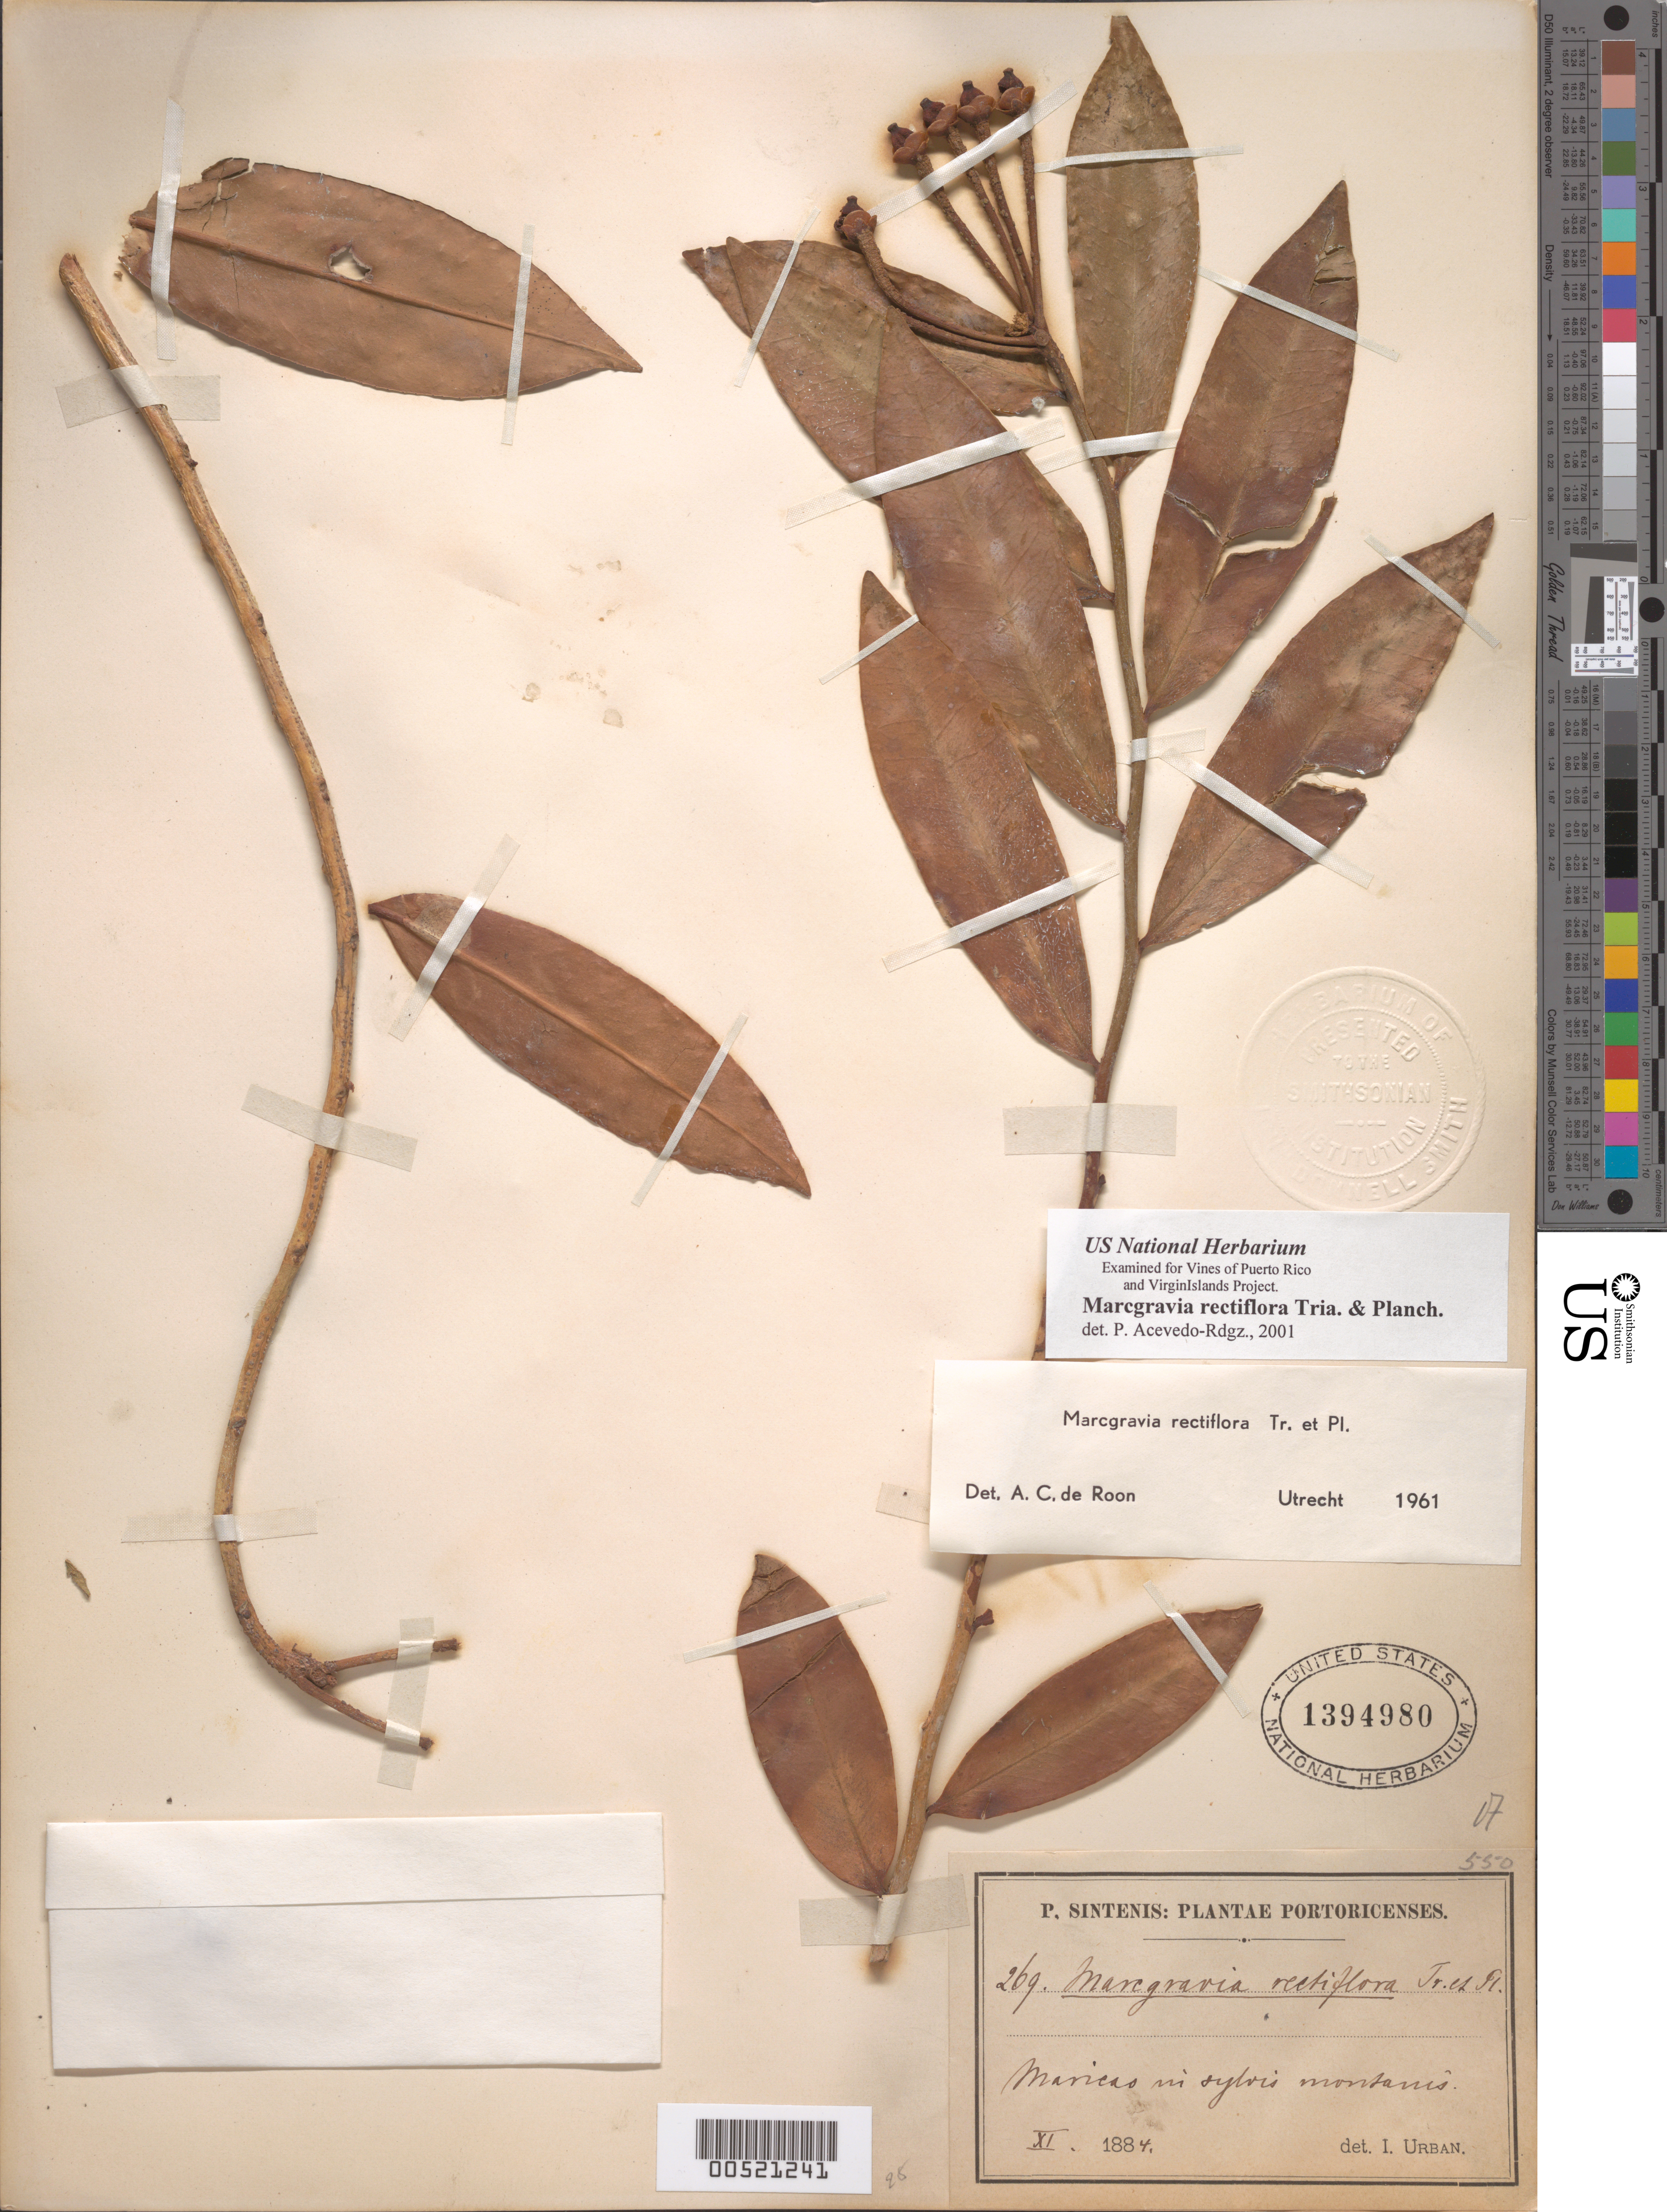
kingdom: Plantae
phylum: Tracheophyta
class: Magnoliopsida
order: Ericales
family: Marcgraviaceae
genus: Marcgravia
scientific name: Marcgravia rectiflora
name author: Triana & Planch.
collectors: P. Sintenis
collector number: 269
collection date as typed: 01 Nov 1884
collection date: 1884-11-01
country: Puerto Rico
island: Greater Antilles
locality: Maricao. In sylvis montanis.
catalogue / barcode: US 1394980